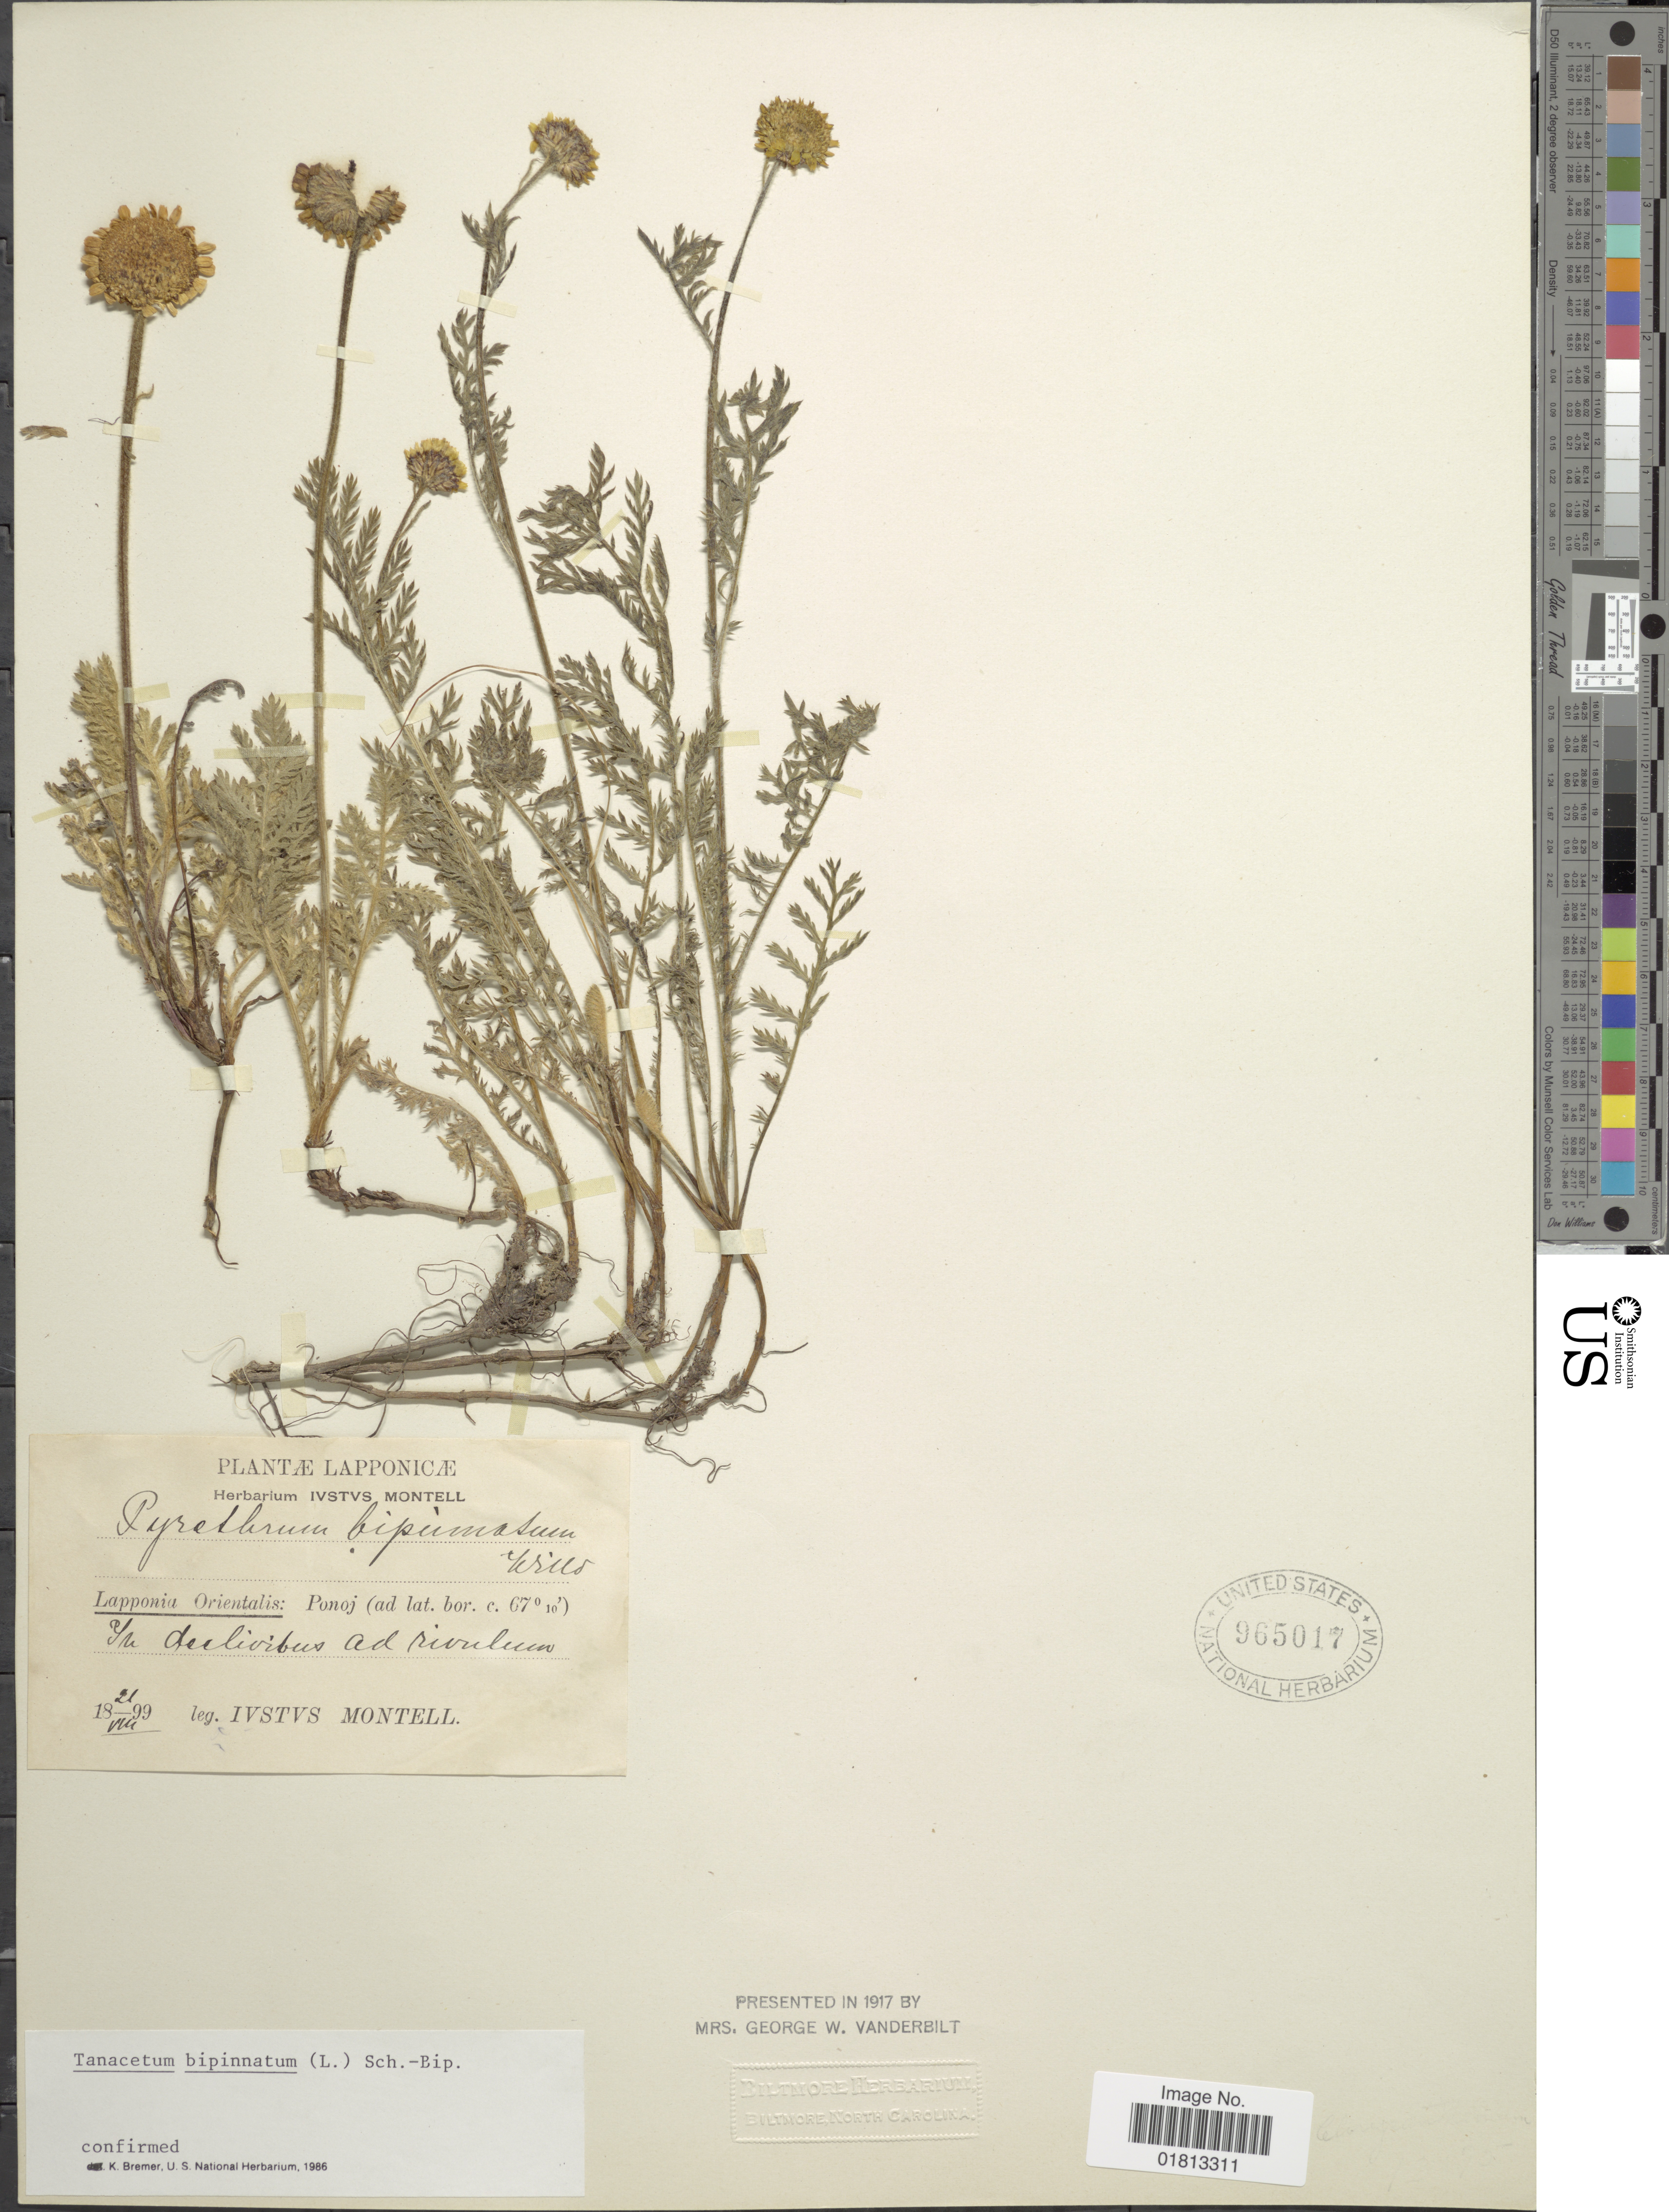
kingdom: Plantae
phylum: Tracheophyta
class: Magnoliopsida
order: Asterales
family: Asteraceae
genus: Tanacetum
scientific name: Tanacetum bipinnatum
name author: (L.) Sch. Bip.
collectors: I. Montell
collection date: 1899-08-21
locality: Lapponia Orientalis: Ponoj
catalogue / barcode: US 965017